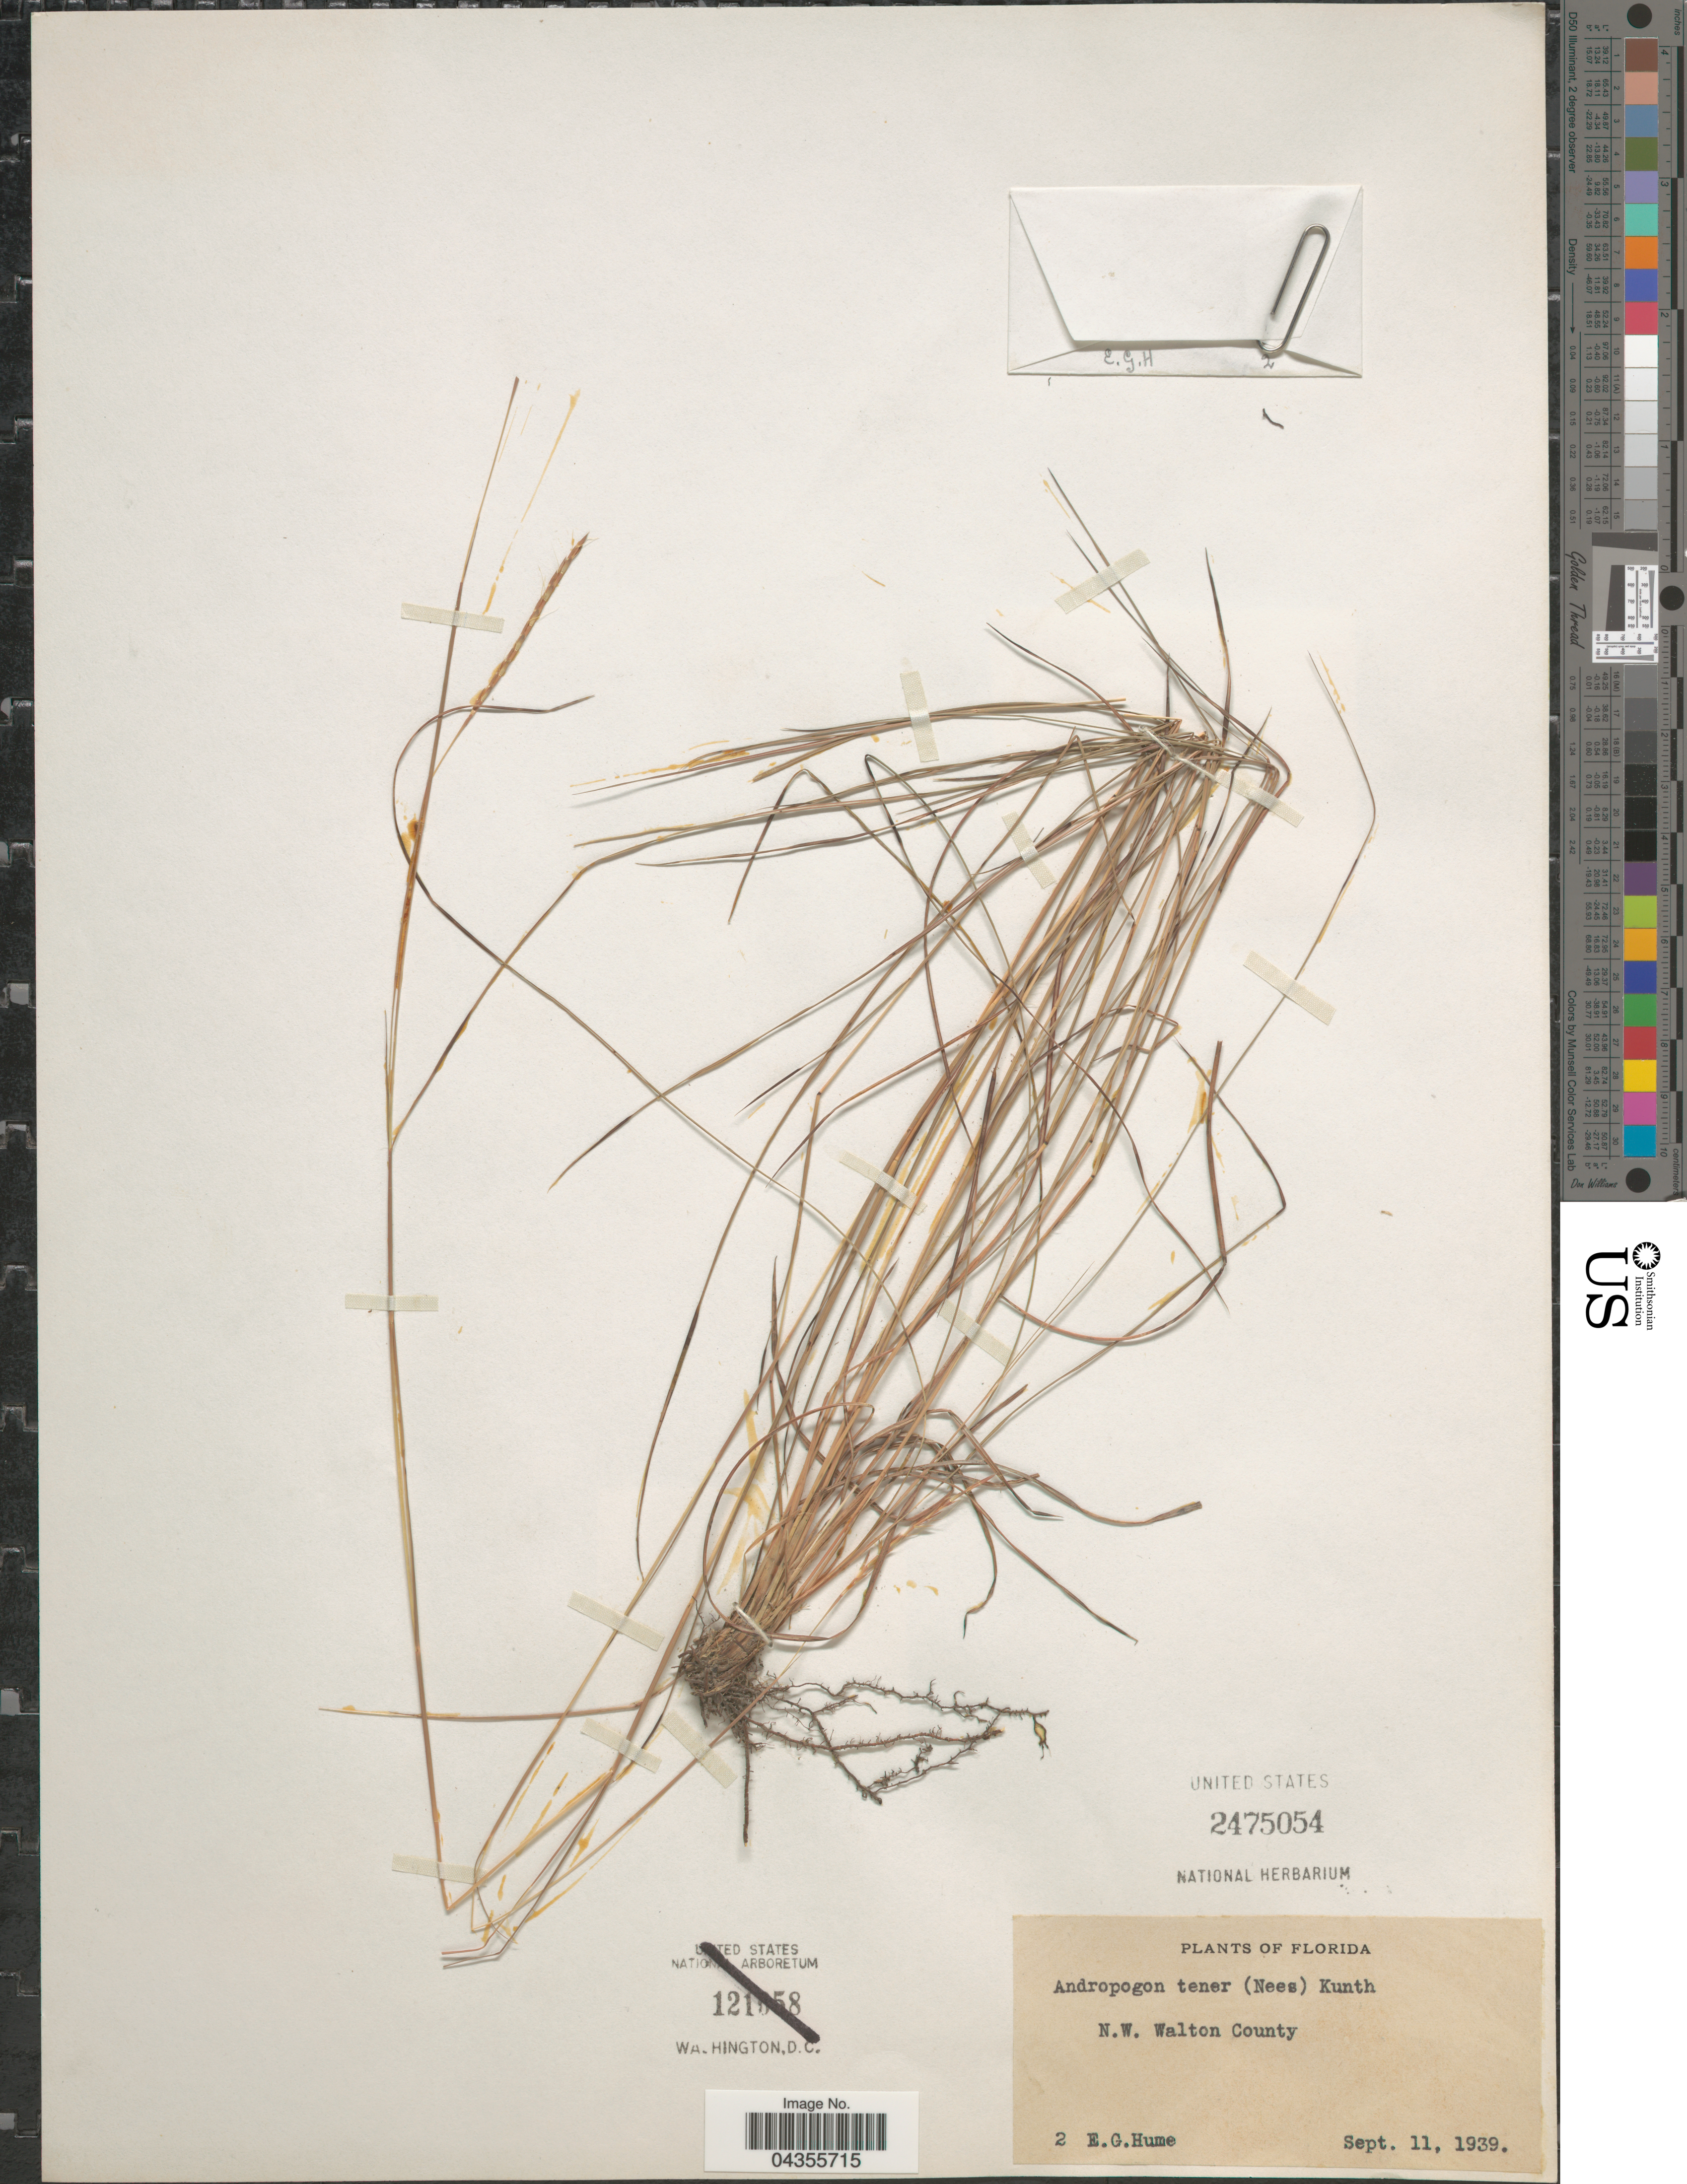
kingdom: Plantae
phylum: Tracheophyta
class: Liliopsida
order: Poales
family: Poaceae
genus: Schizachyrium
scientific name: Schizachyrium tenerum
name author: Nees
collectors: E. Hume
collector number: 2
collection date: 1939-09-11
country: United States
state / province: Florida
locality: N.W. Walton County.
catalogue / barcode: US 2475054